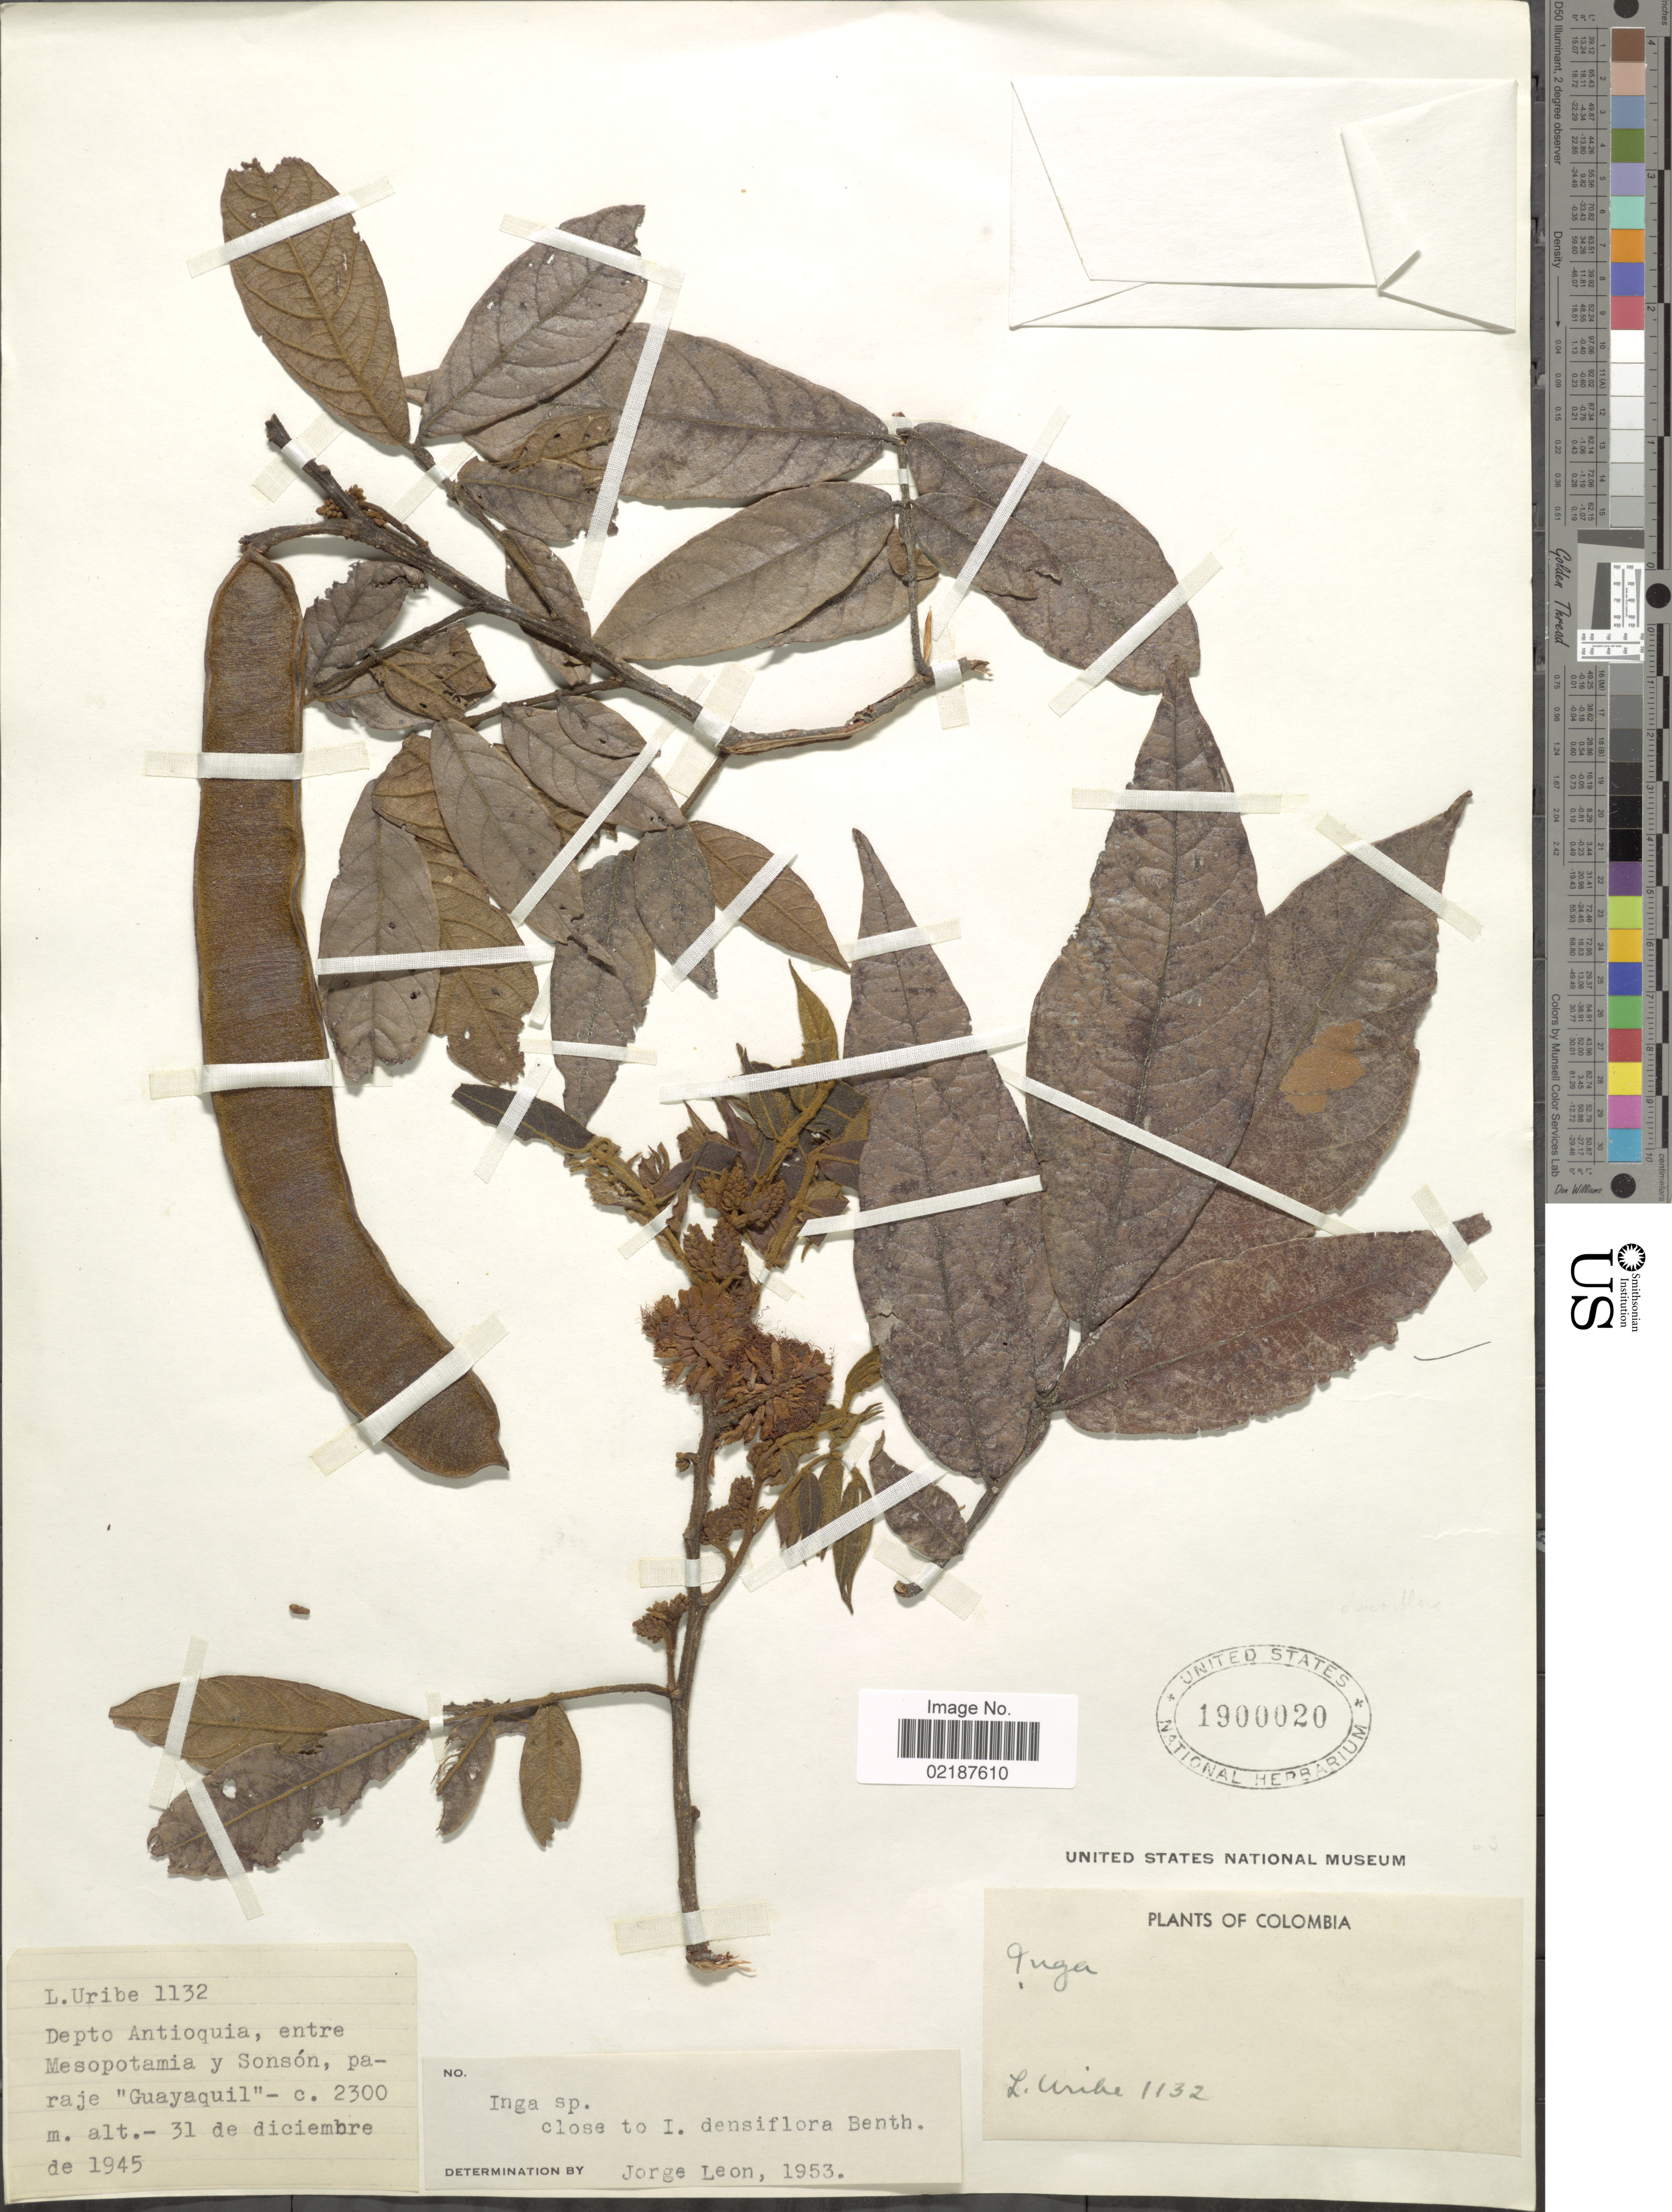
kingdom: Plantae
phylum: Tracheophyta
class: Magnoliopsida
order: Fabales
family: Fabaceae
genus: Inga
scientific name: Inga densiflora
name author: Benth.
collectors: L. Uribe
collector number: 1132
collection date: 1945-12-31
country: Colombia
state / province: Antioquia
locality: Depto Antioquia, entre Mesopotamia y Sonson, paraje "Guayaquil"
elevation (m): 2300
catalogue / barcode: US 1900020